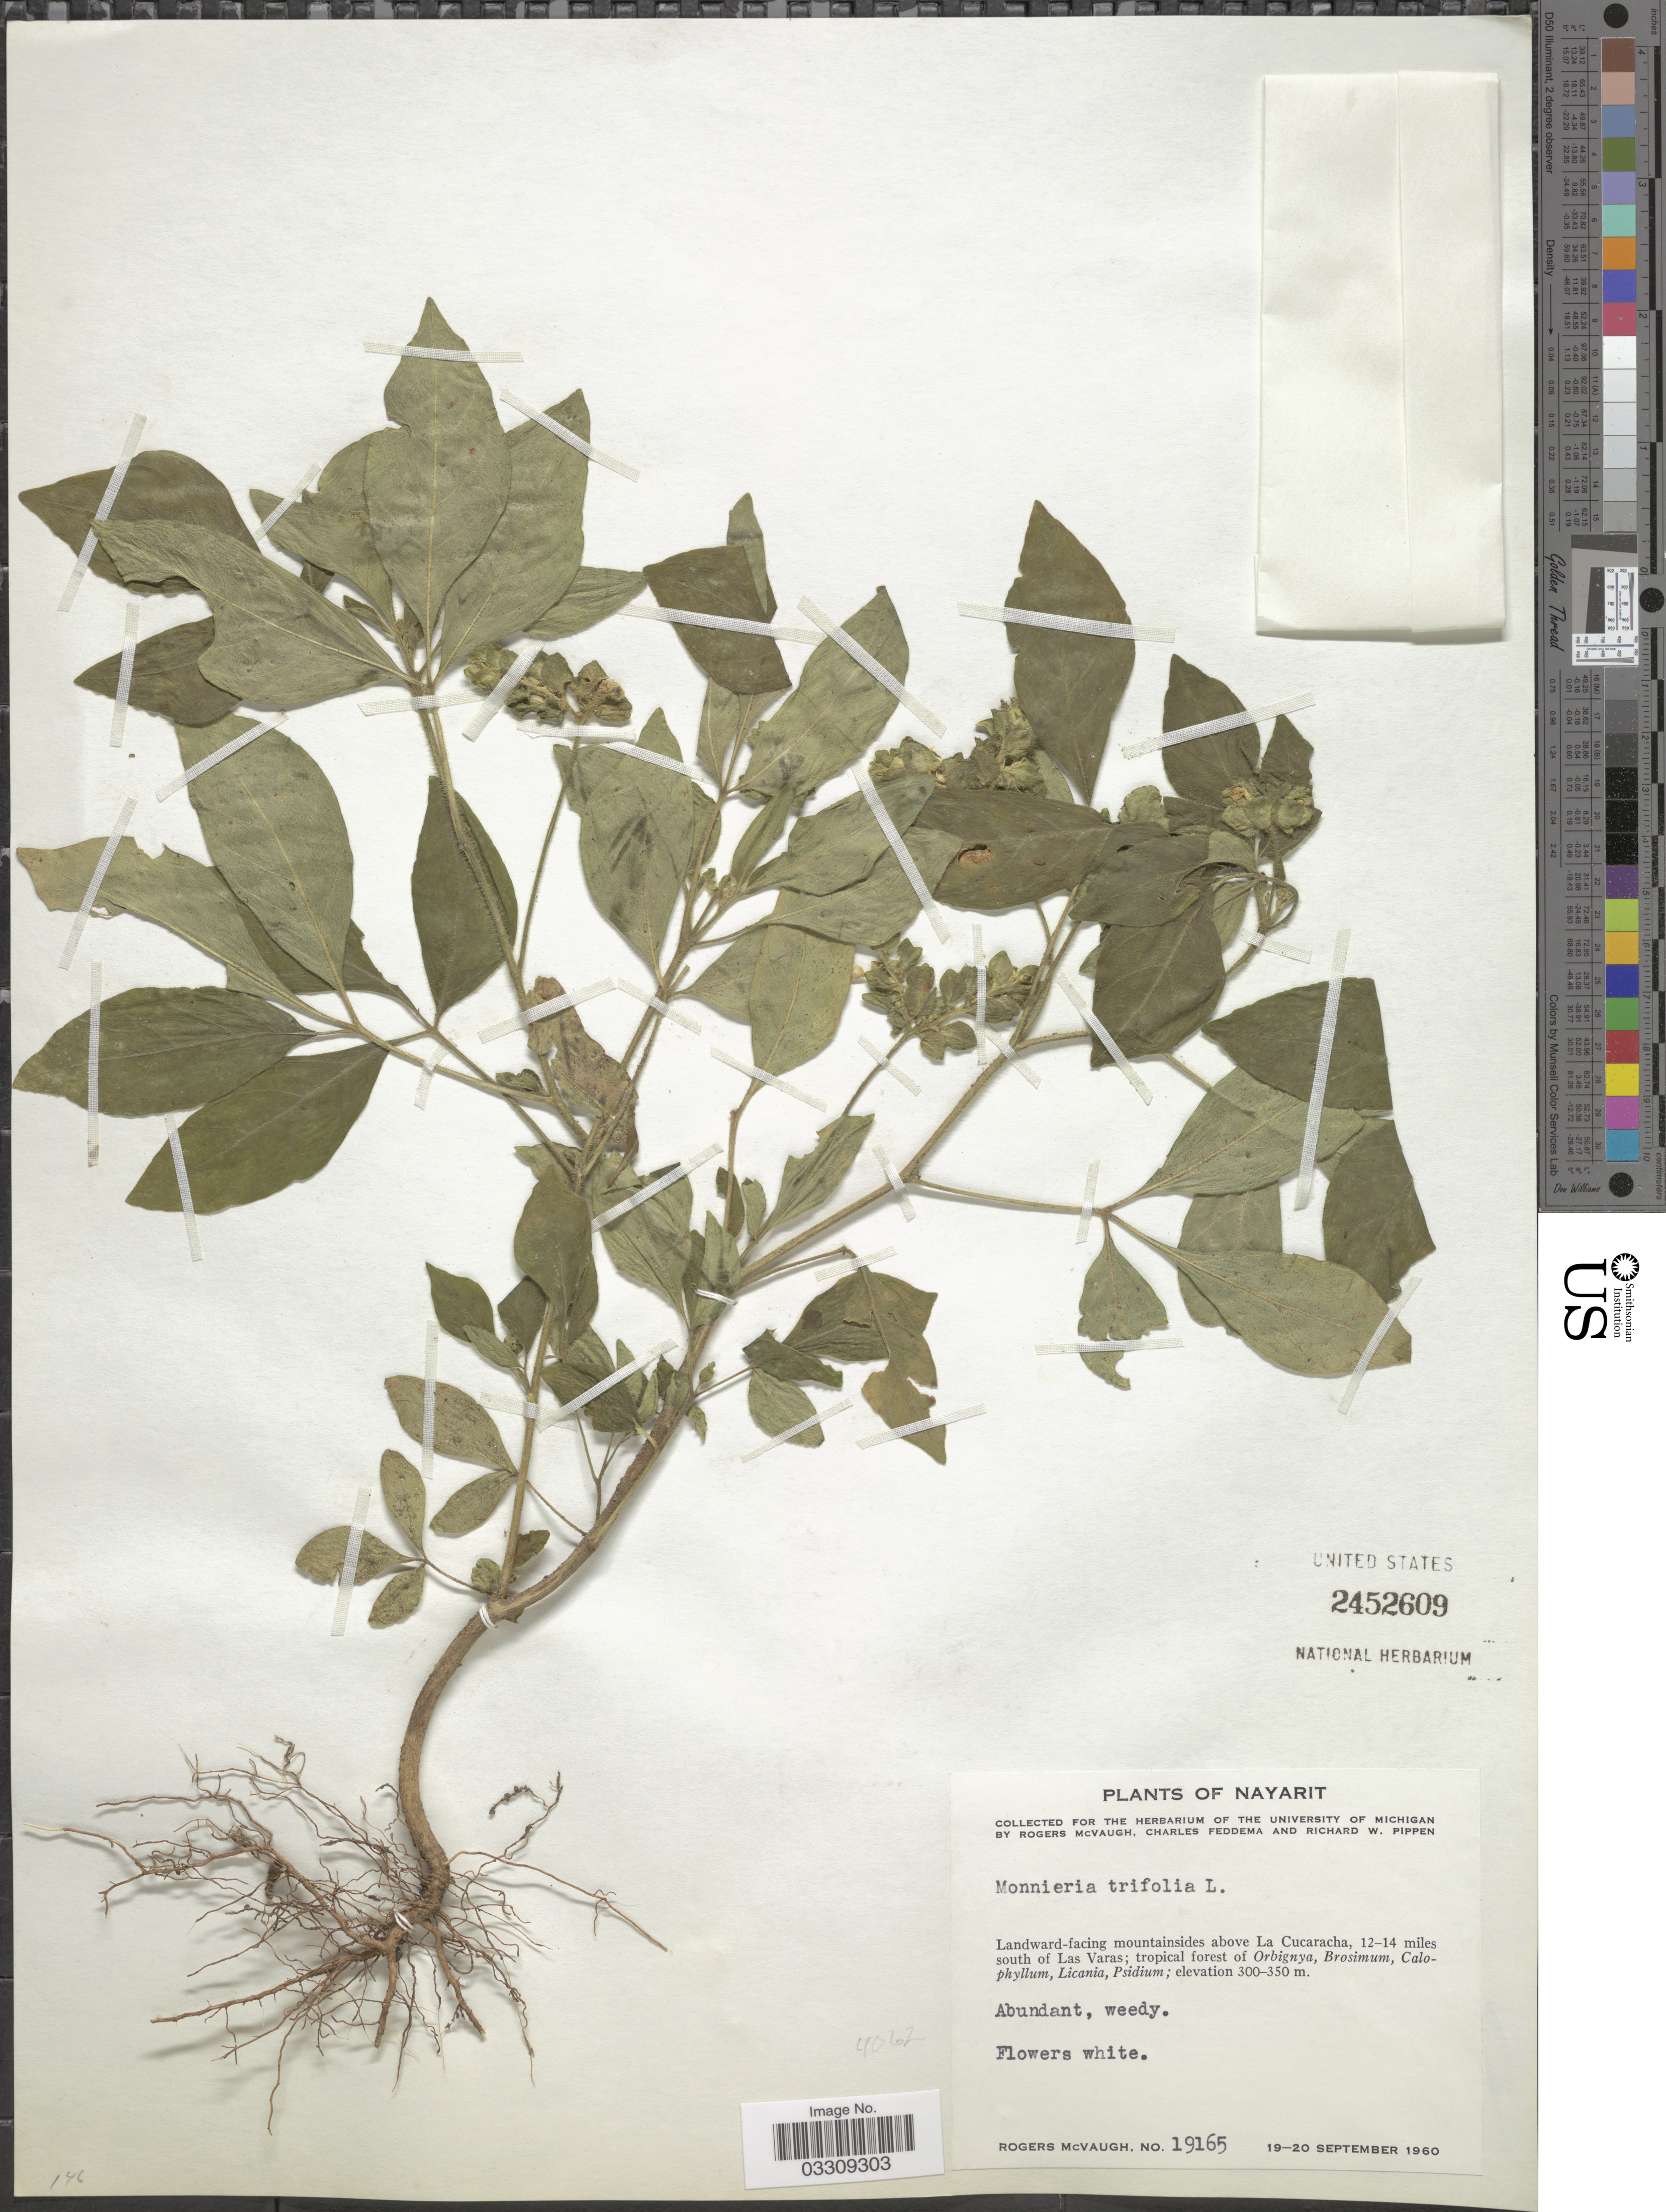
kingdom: Plantae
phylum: Tracheophyta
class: Magnoliopsida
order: Sapindales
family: Rutaceae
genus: Ertela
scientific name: Ertela trifolia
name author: (L.) Kuntze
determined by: Strong, Mark T., (BOT), Smithsonian Institution - National Museum of Natural History (UNITED STATES)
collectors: R. McVaugh, C. Feddema & R. W. Pippen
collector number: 19165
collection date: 1960-09-19/1960-09-20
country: Mexico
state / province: Nayarit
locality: Landward-facing mountainsides above La Cucaracha, 12-14 miles south of Las Varas.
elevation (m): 300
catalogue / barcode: US 2452609